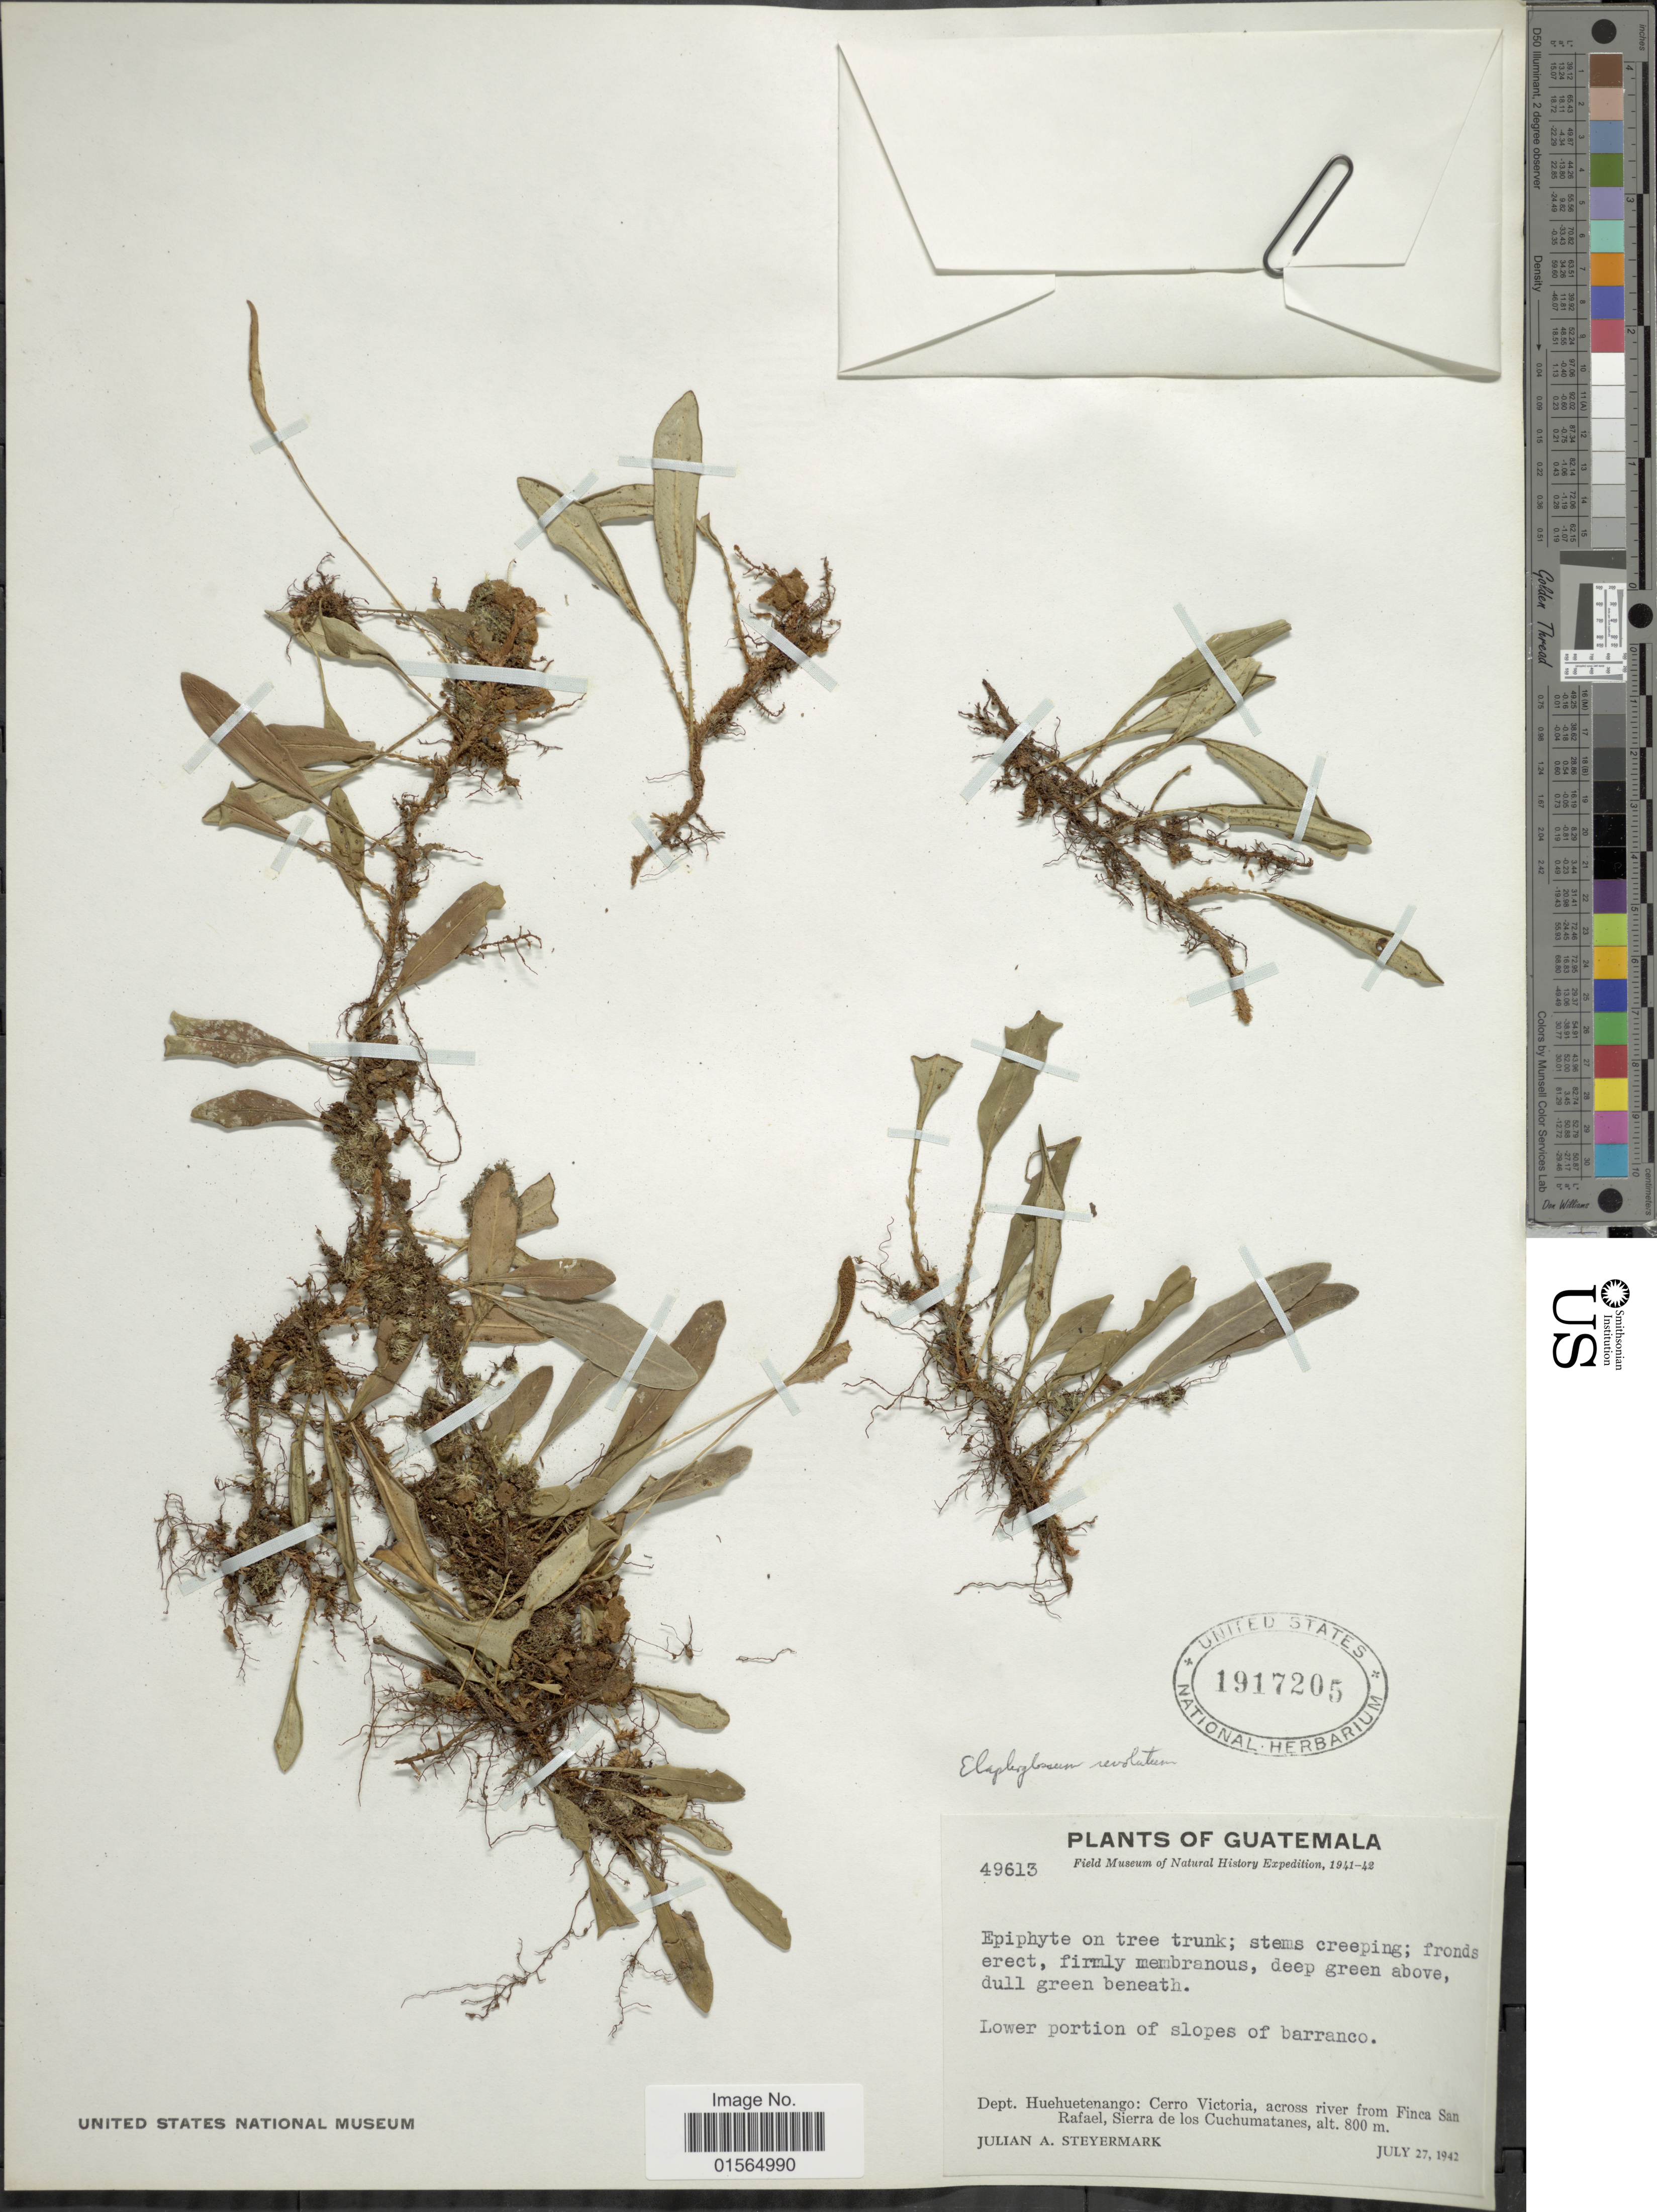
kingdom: Plantae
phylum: Tracheophyta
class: Polypodiopsida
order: Polypodiales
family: Dryopteridaceae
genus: Elaphoglossum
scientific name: Elaphoglossum revolutum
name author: (Liebm.) T. Moore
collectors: J. Steyermark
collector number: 49613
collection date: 1942-07-27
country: Guatemala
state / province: Huehuetenango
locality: Cerro Victoria, across river from Finca San Rafael, Sierra de los Cuchumatanes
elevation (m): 800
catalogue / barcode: US 1917205